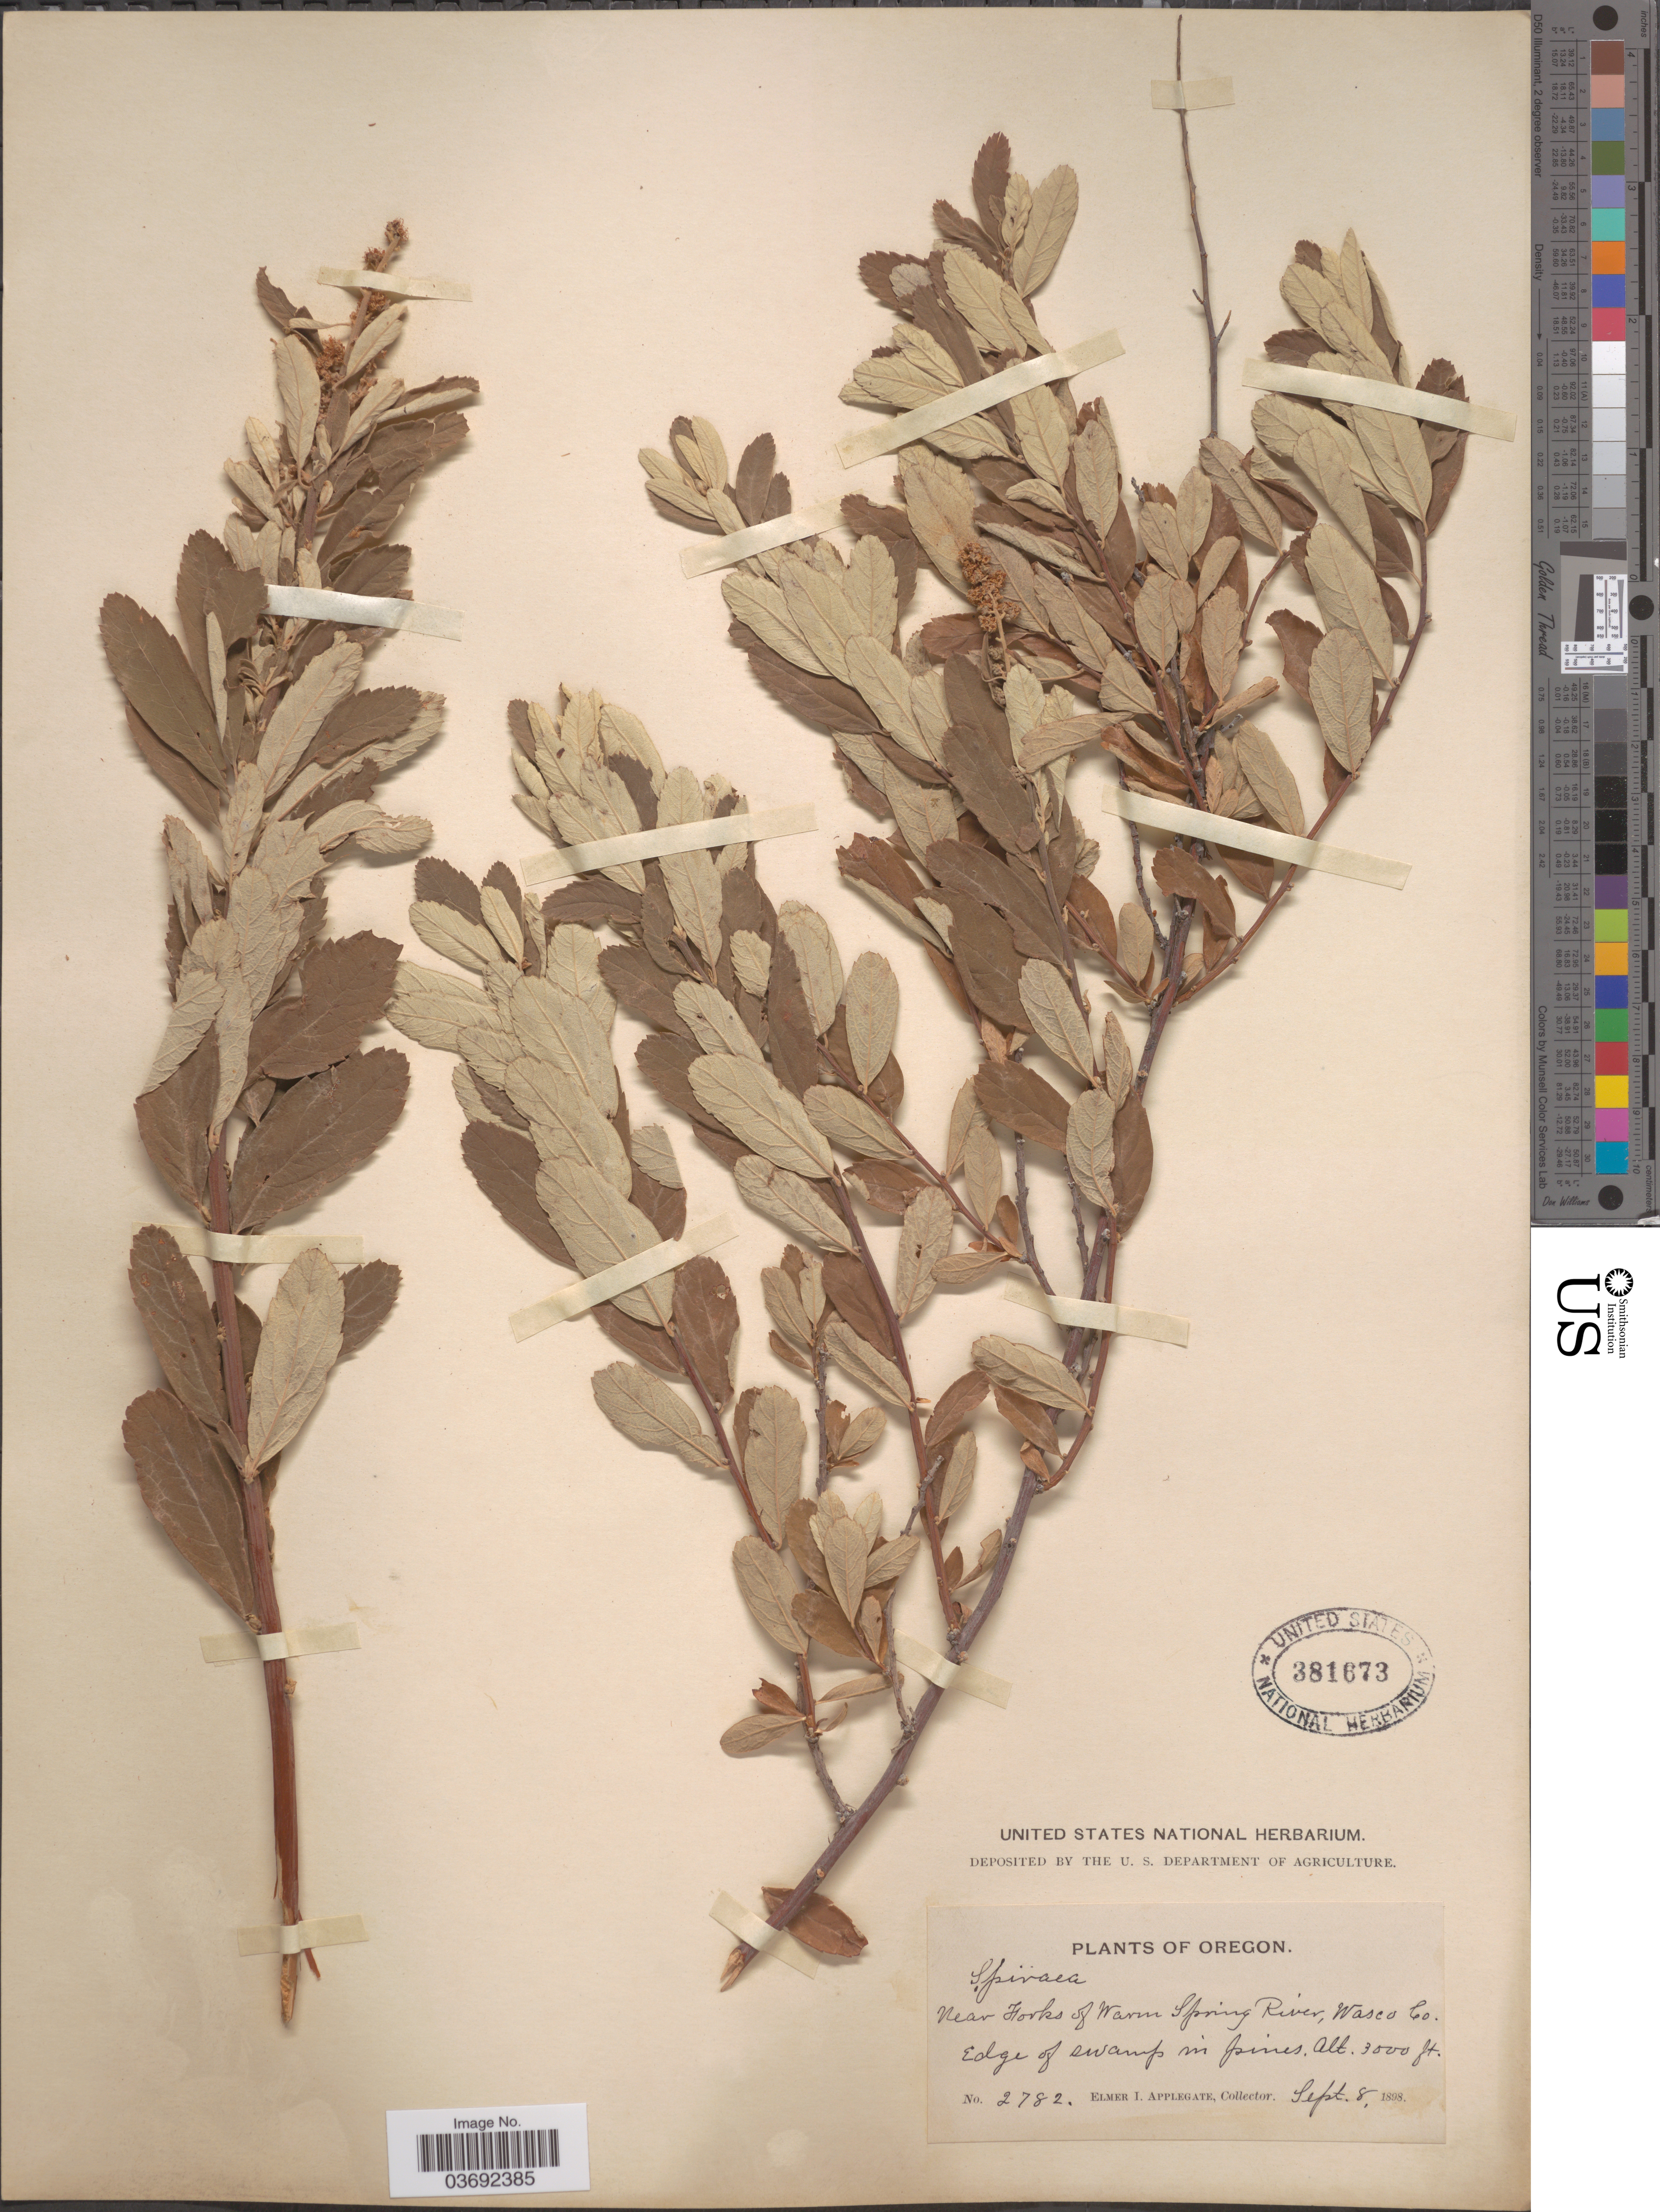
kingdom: Plantae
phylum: Tracheophyta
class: Magnoliopsida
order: Rosales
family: Rosaceae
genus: Spiraea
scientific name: Spiraea douglasii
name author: Hook.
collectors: E. I. Applegate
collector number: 2782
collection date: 1898-09-08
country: United States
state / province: Oregon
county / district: Wasco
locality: Near Forks of Warm Spring River, Wasco Co. Edge of swamp in pines.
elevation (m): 914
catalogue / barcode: US 381673